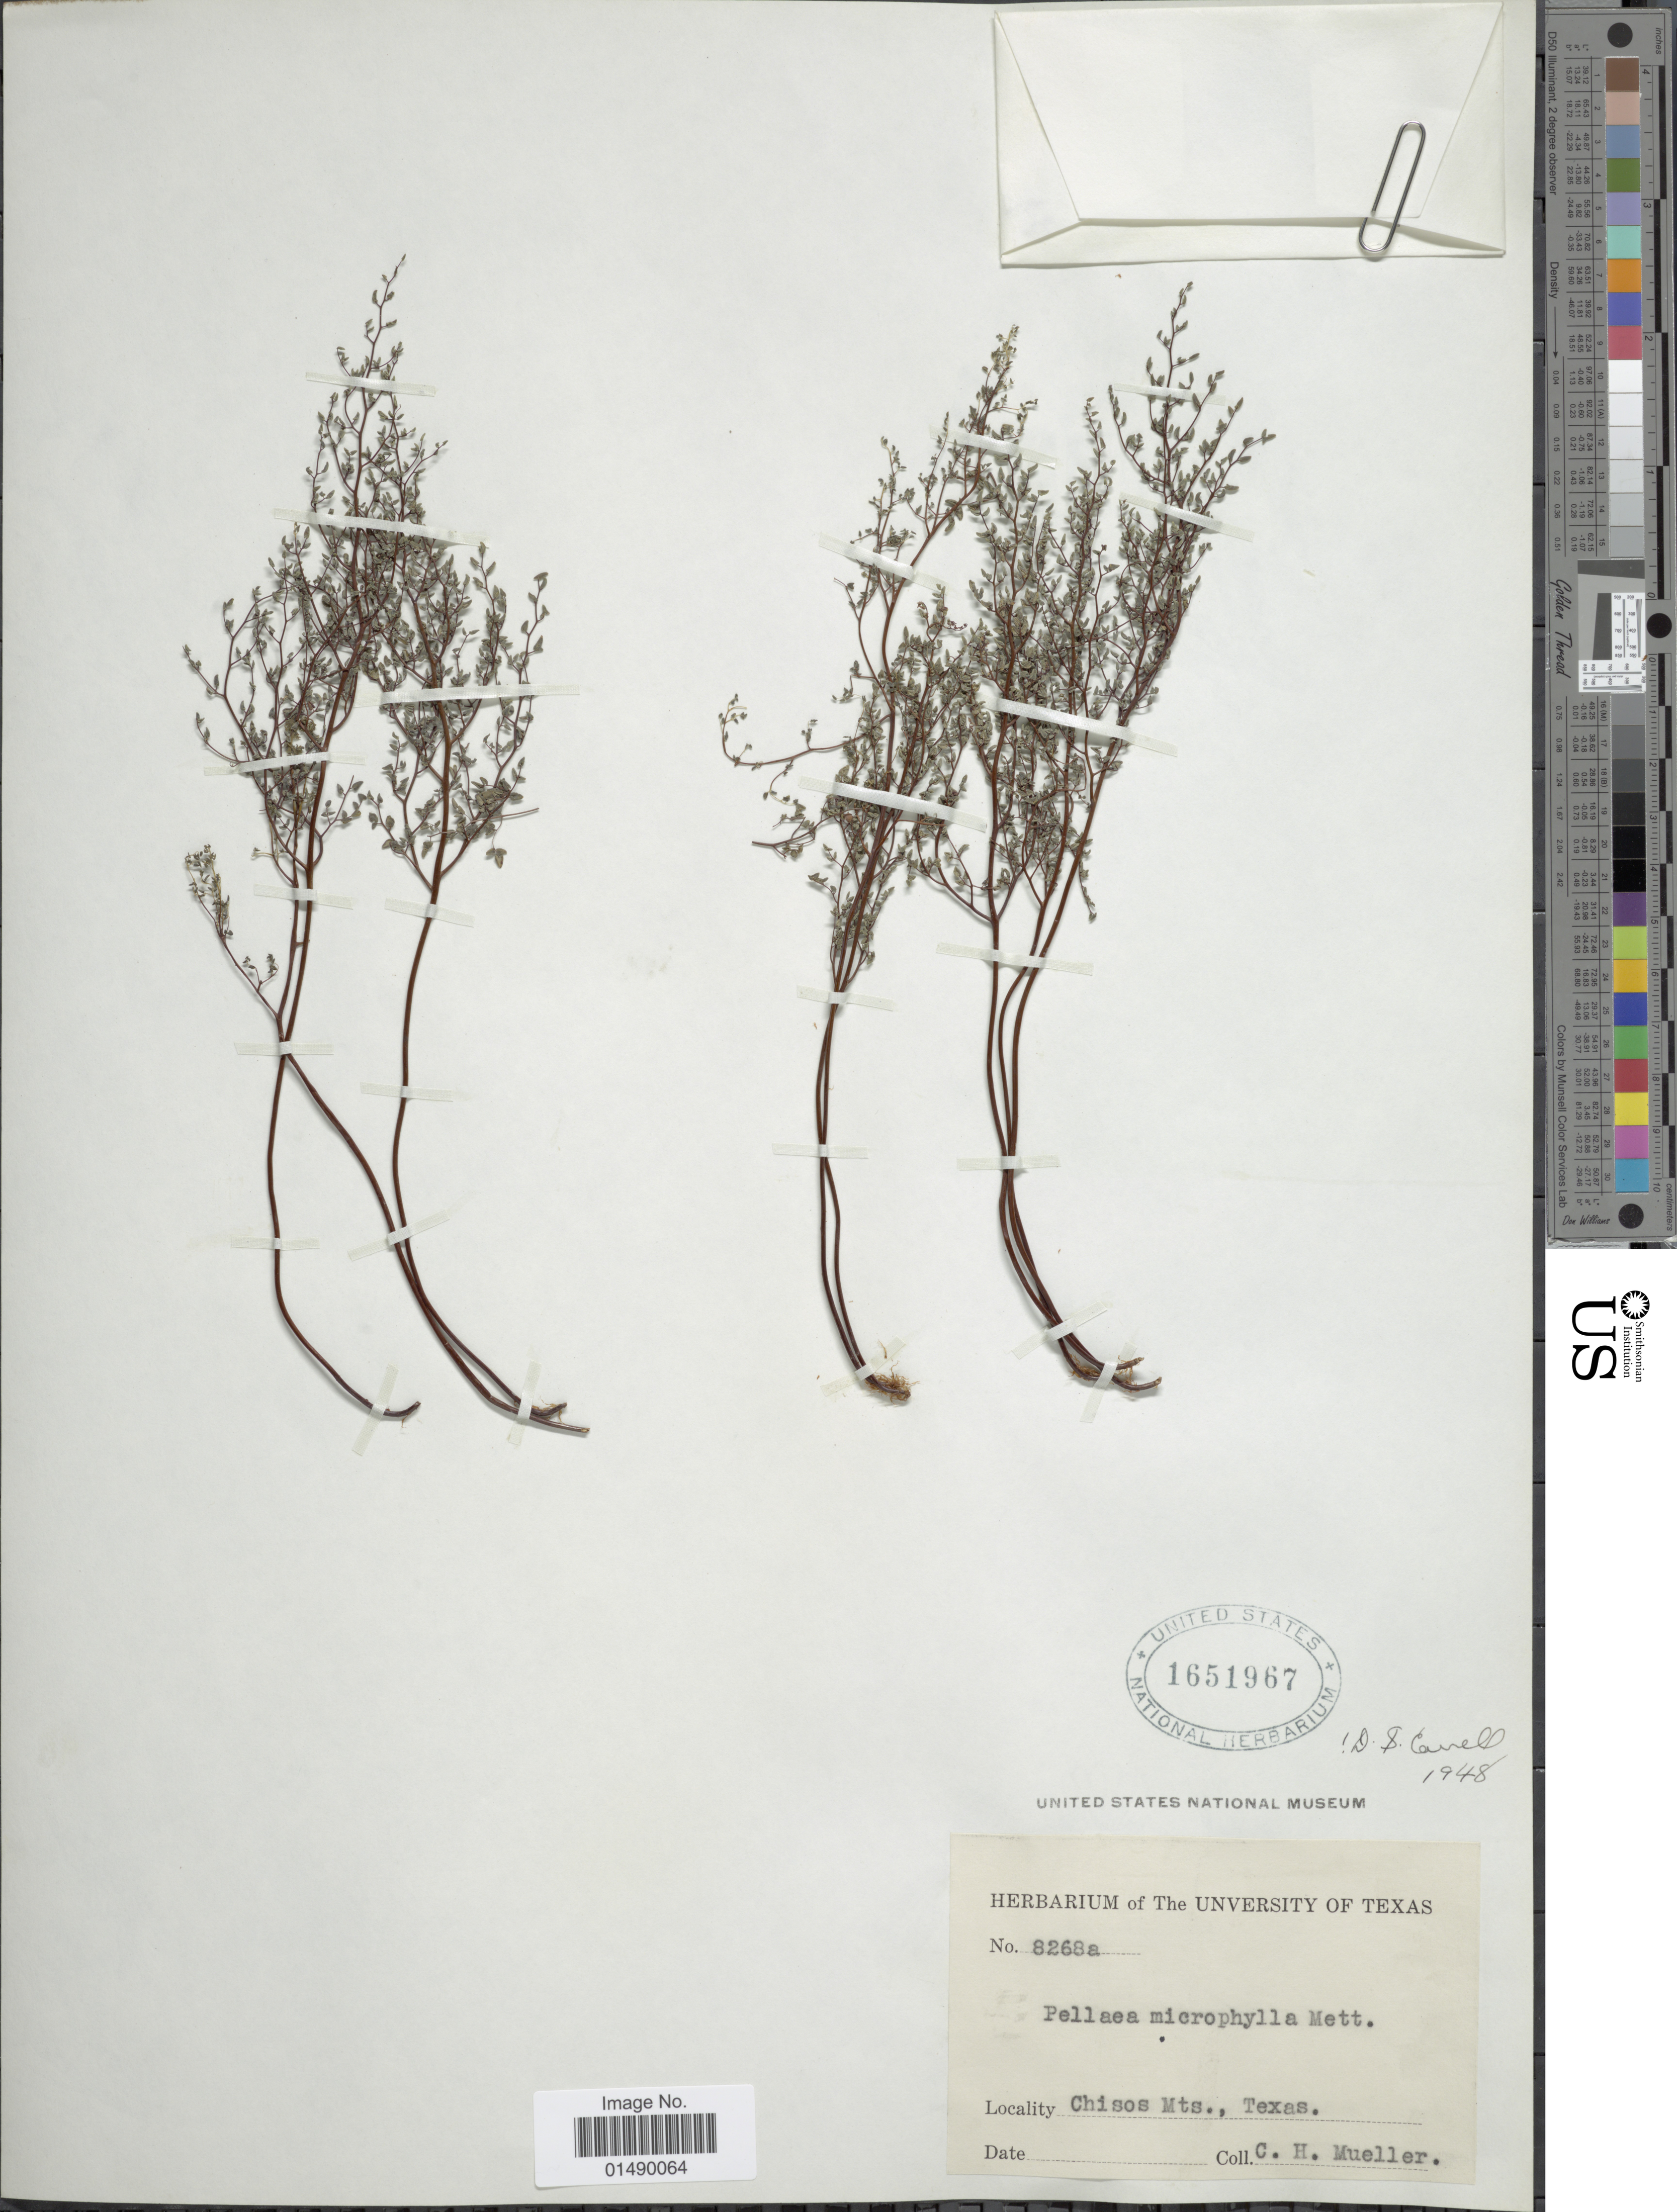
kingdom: Plantae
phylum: Tracheophyta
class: Polypodiopsida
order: Polypodiales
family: Pteridaceae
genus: Argyrochosma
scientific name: Argyrochosma microphylla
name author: (Mett. ex Kuhn) Windham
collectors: C. H. Mueller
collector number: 8268a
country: United States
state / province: Texas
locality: Chisos Mts.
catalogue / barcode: US 1651967